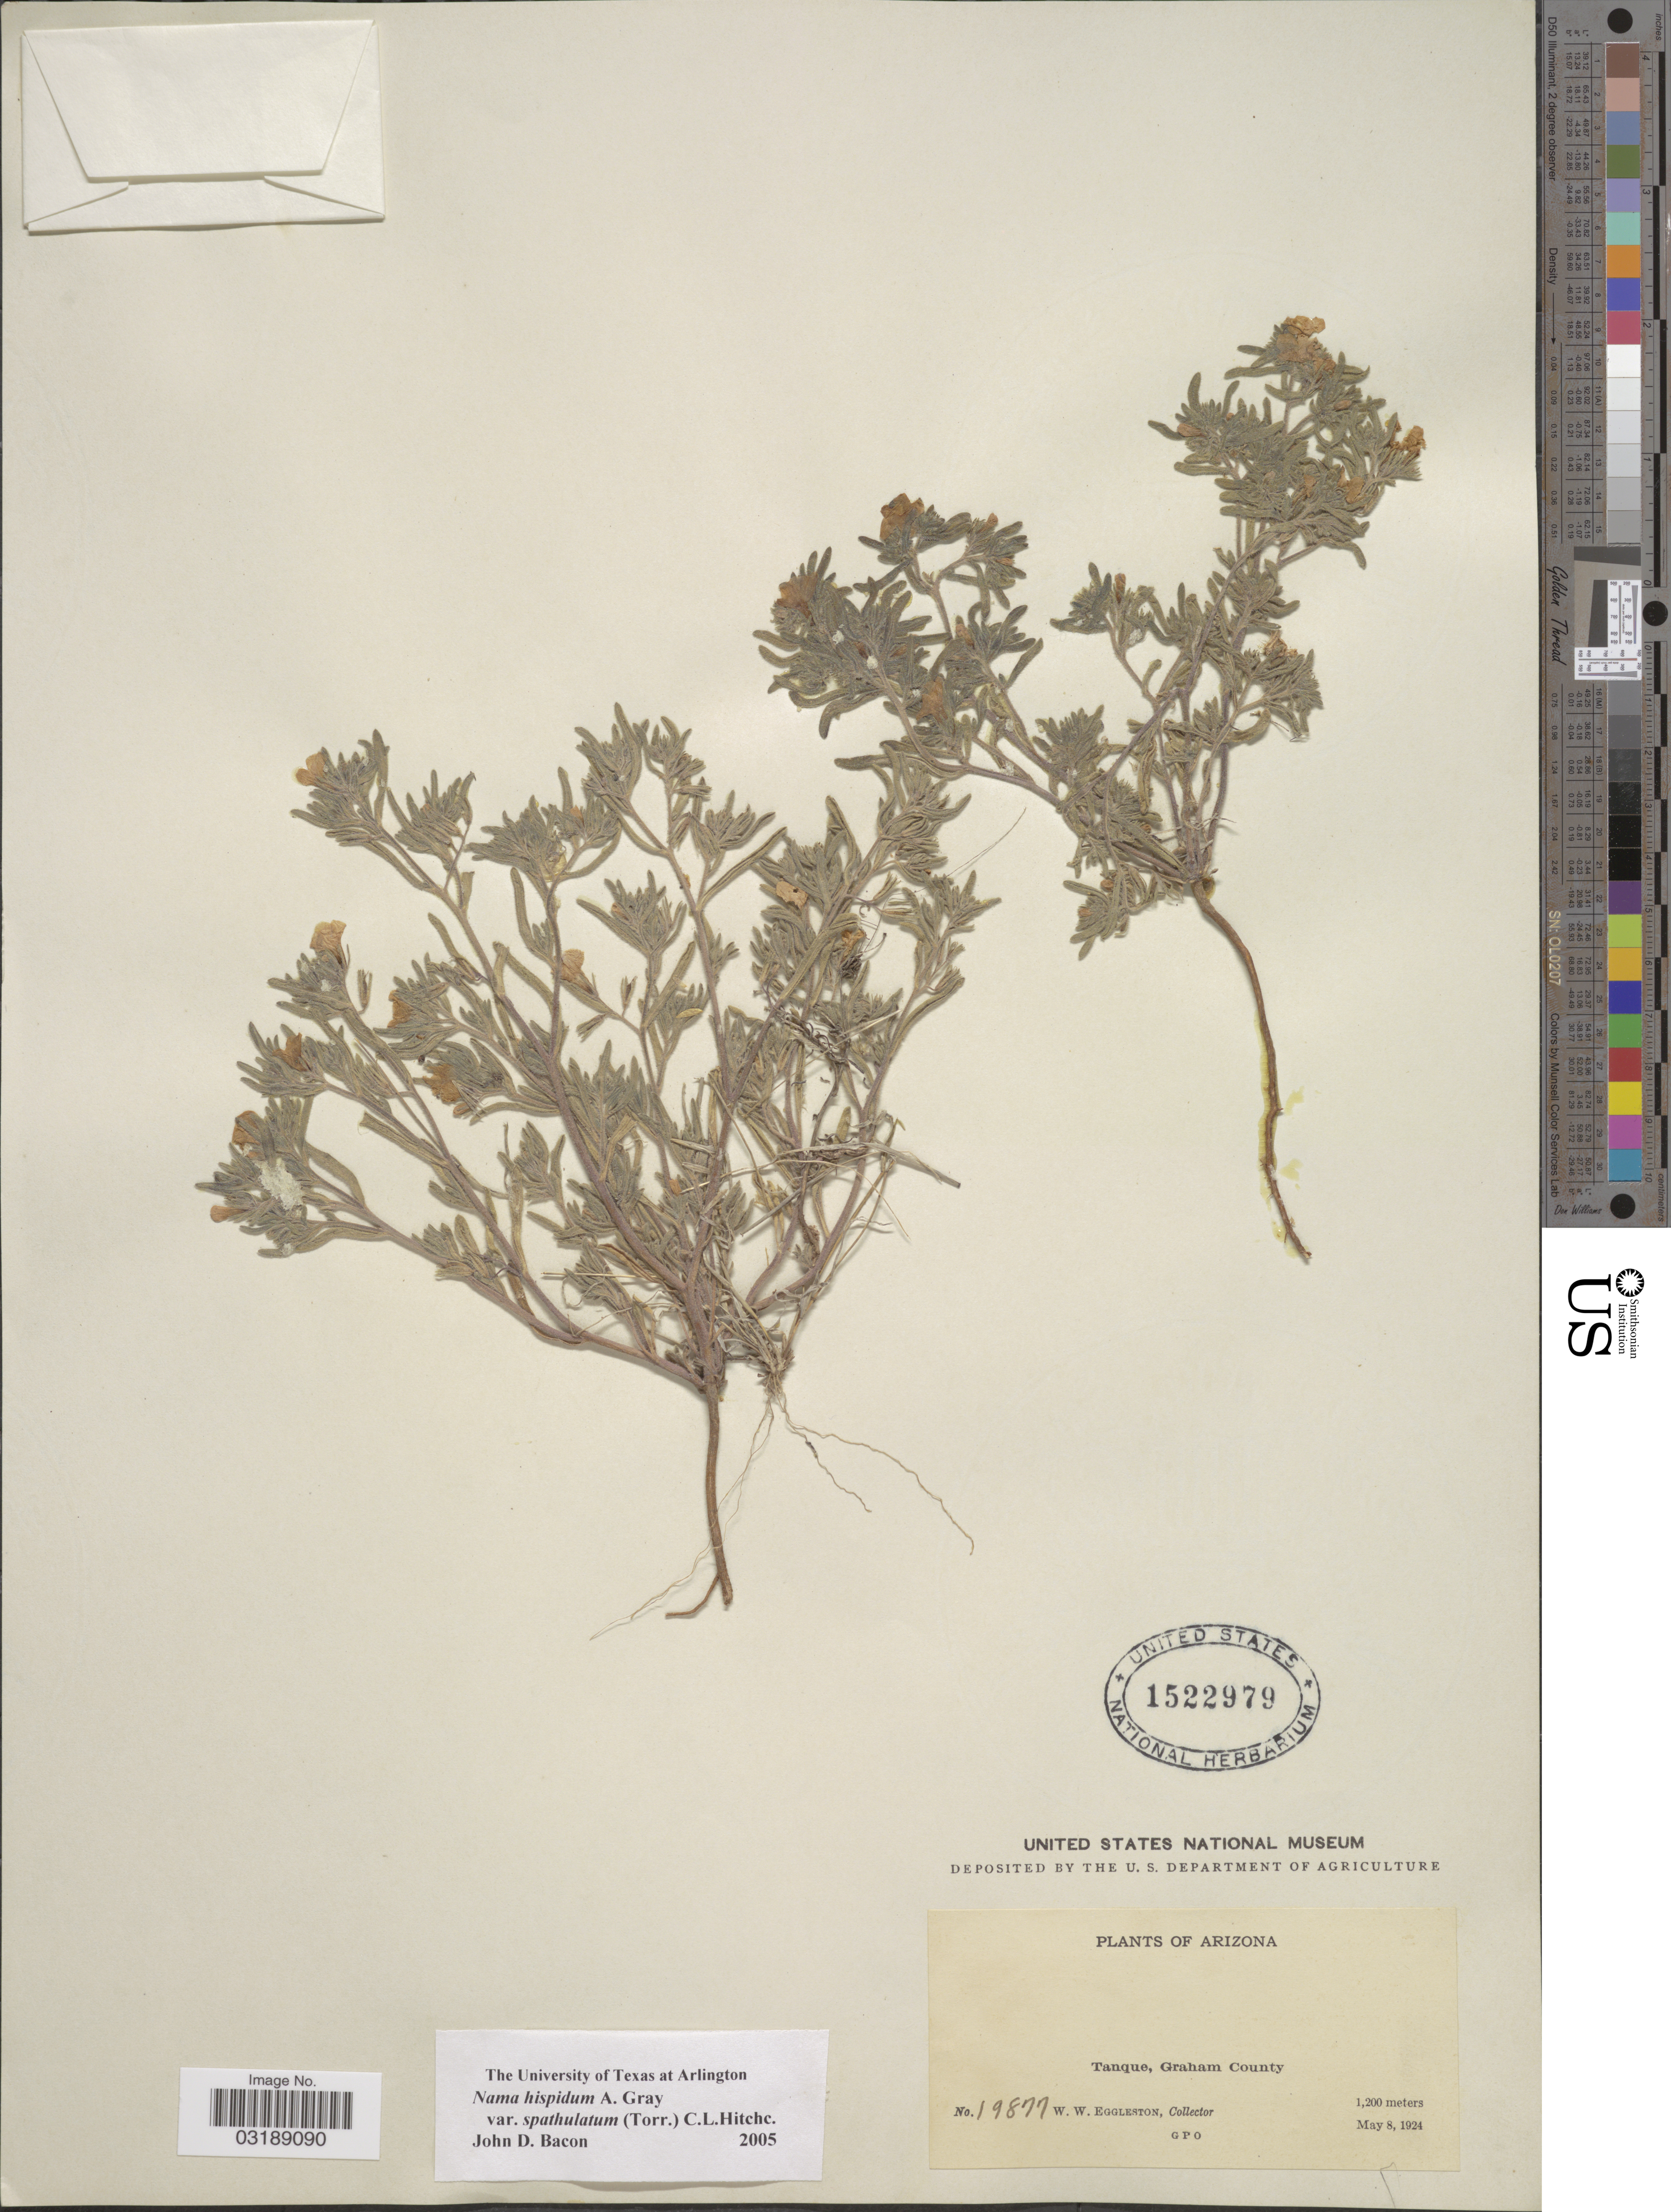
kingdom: Plantae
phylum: Tracheophyta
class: Magnoliopsida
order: Boraginales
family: Namaceae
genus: Nama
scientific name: Nama hispida var. spathulatum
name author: (Torr.) C.L. Hitchc.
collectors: W. W. Eggleston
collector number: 19877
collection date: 1924-05-08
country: United States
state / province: Arizona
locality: Tanque, Graham County.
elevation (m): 1200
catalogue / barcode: US 1522979